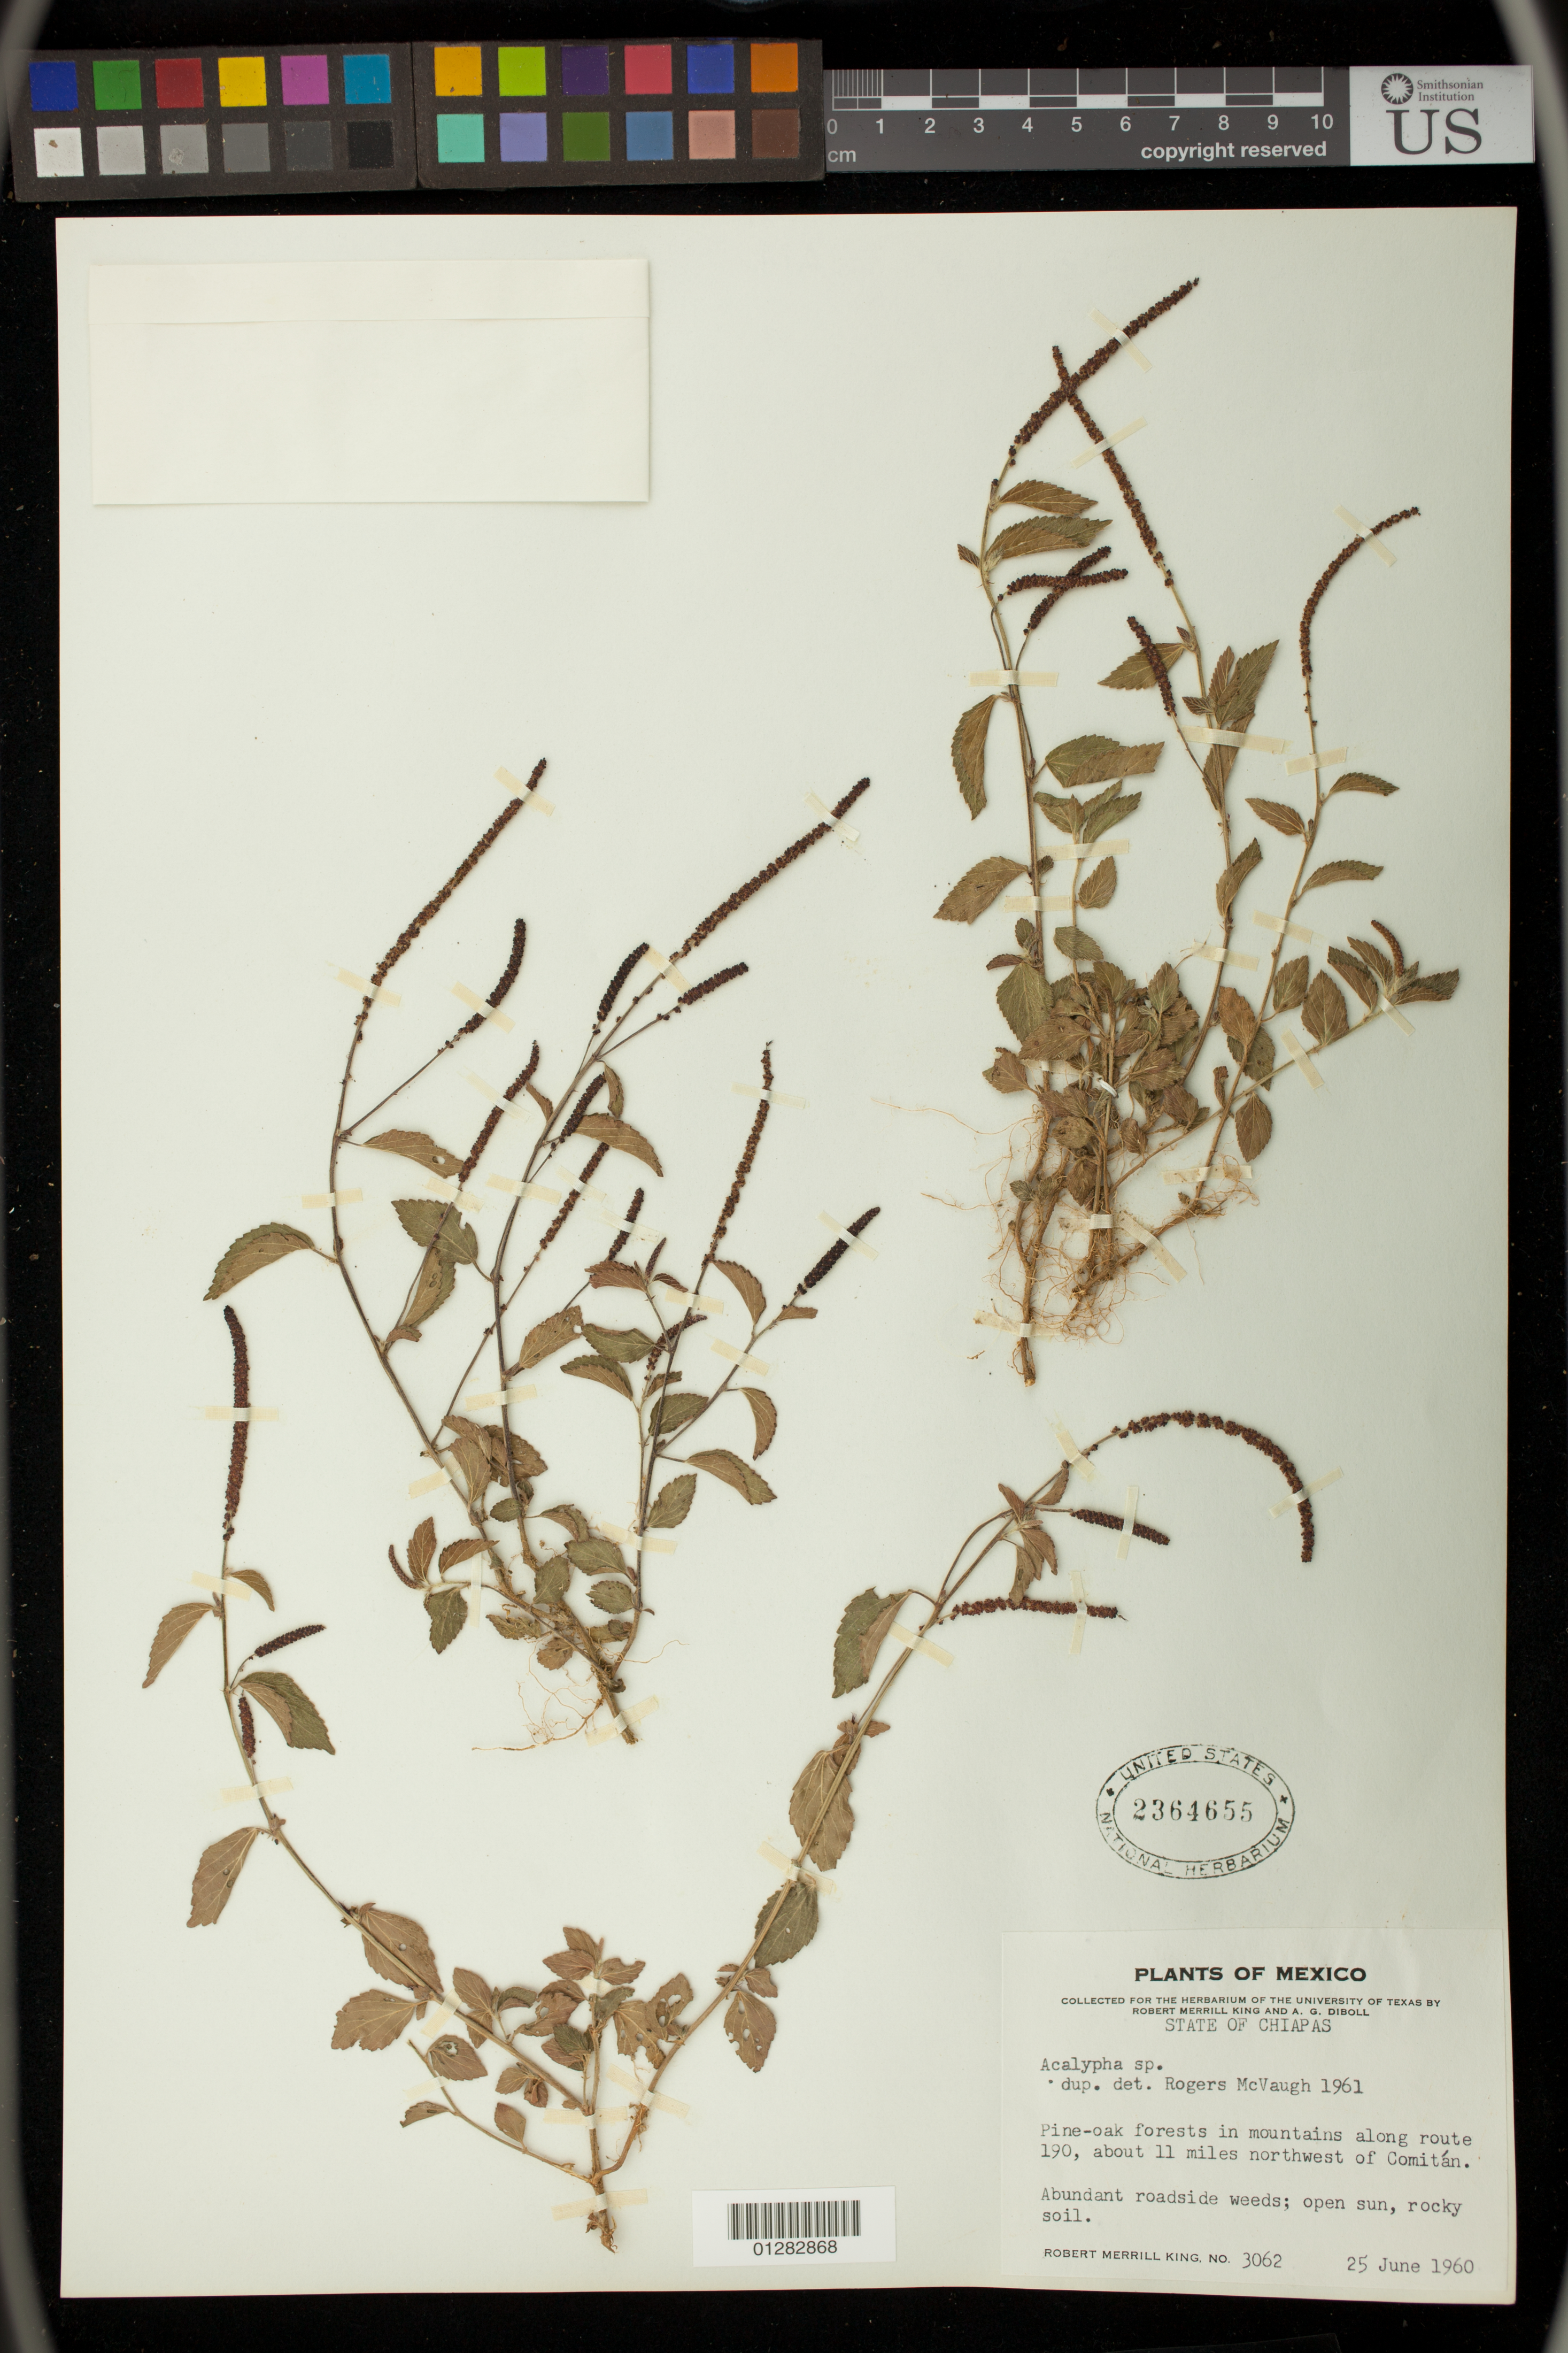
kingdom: Plantae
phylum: Tracheophyta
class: Magnoliopsida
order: Malpighiales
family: Euphorbiaceae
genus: Acalypha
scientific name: Acalypha sp.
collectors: R. M. King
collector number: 3062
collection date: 1960-06-25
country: Mexico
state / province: Chiapas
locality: Pine-oak forests in mountains along route 190, about 11 miles northwest of Comitán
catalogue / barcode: US 2364655